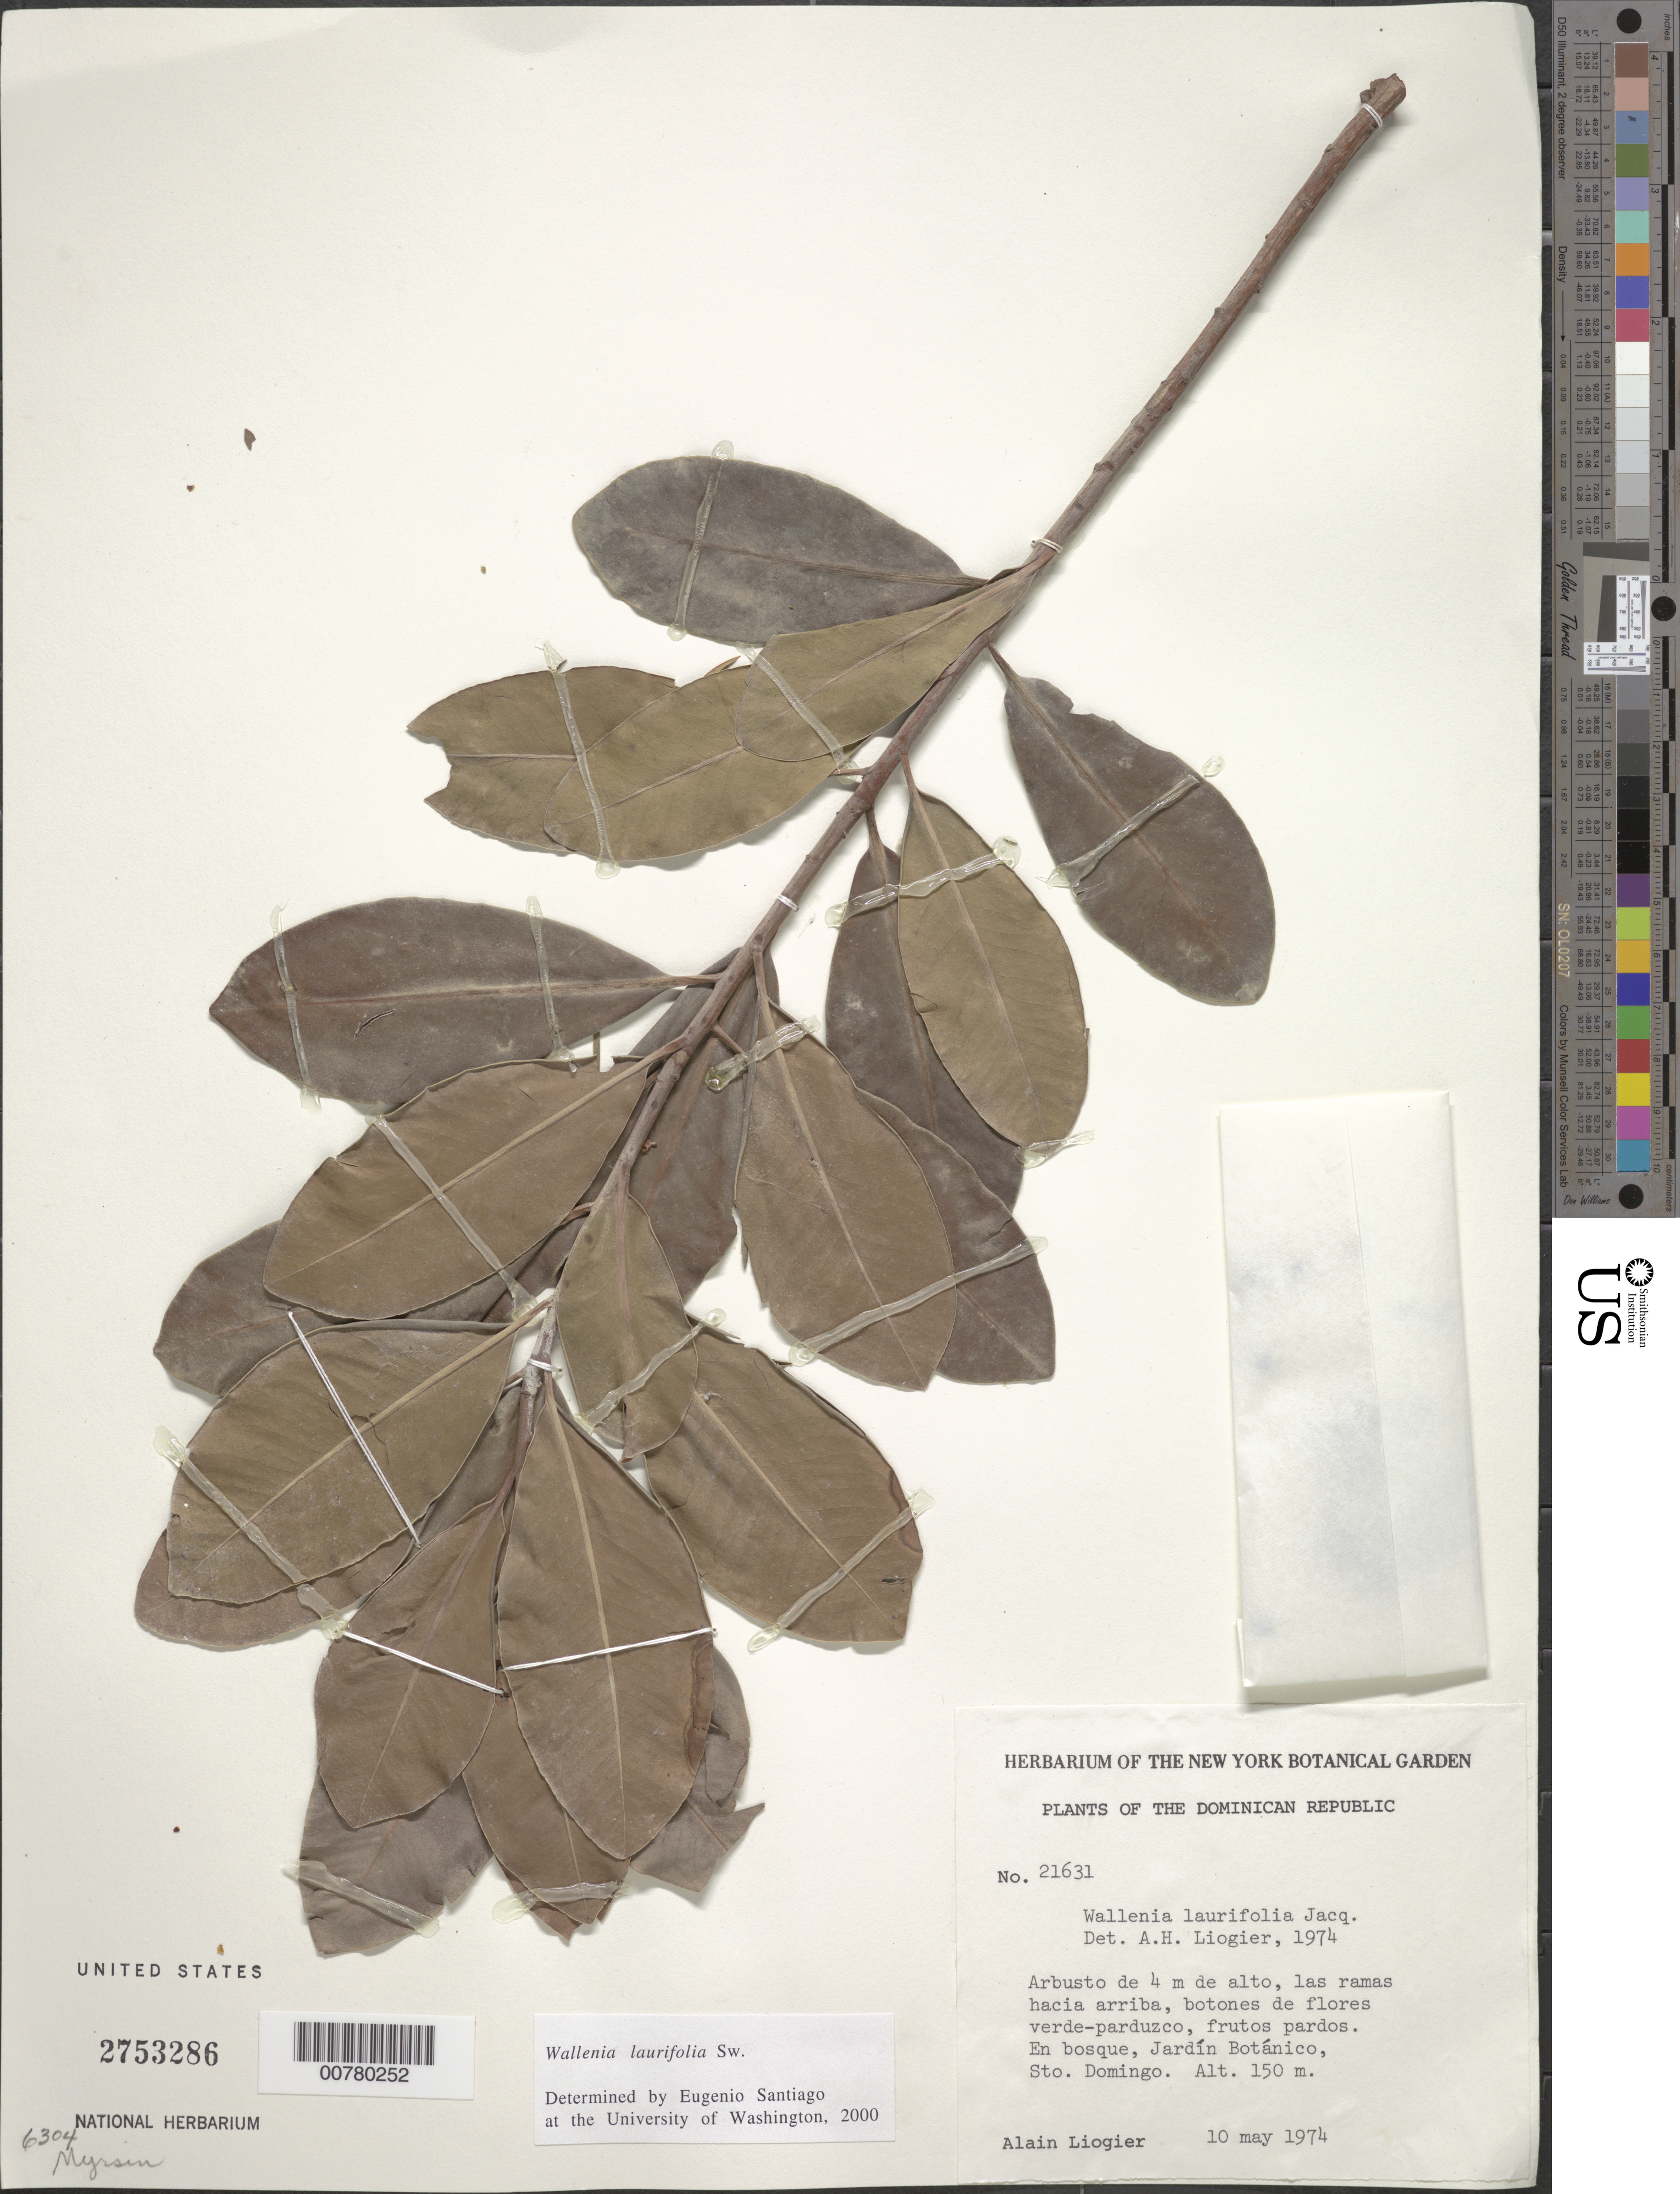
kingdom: Plantae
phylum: Tracheophyta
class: Magnoliopsida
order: Ericales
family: Primulaceae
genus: Wallenia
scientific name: Wallenia laurifolia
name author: Sw.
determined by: Santiago, E.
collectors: A. H. Liogier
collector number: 21631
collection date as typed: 10 May 1974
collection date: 1974-05-10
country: Dominican Republic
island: Hispaniola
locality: Santo Domingo, Botanic Garden.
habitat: In forest.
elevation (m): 150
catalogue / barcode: US 2753286